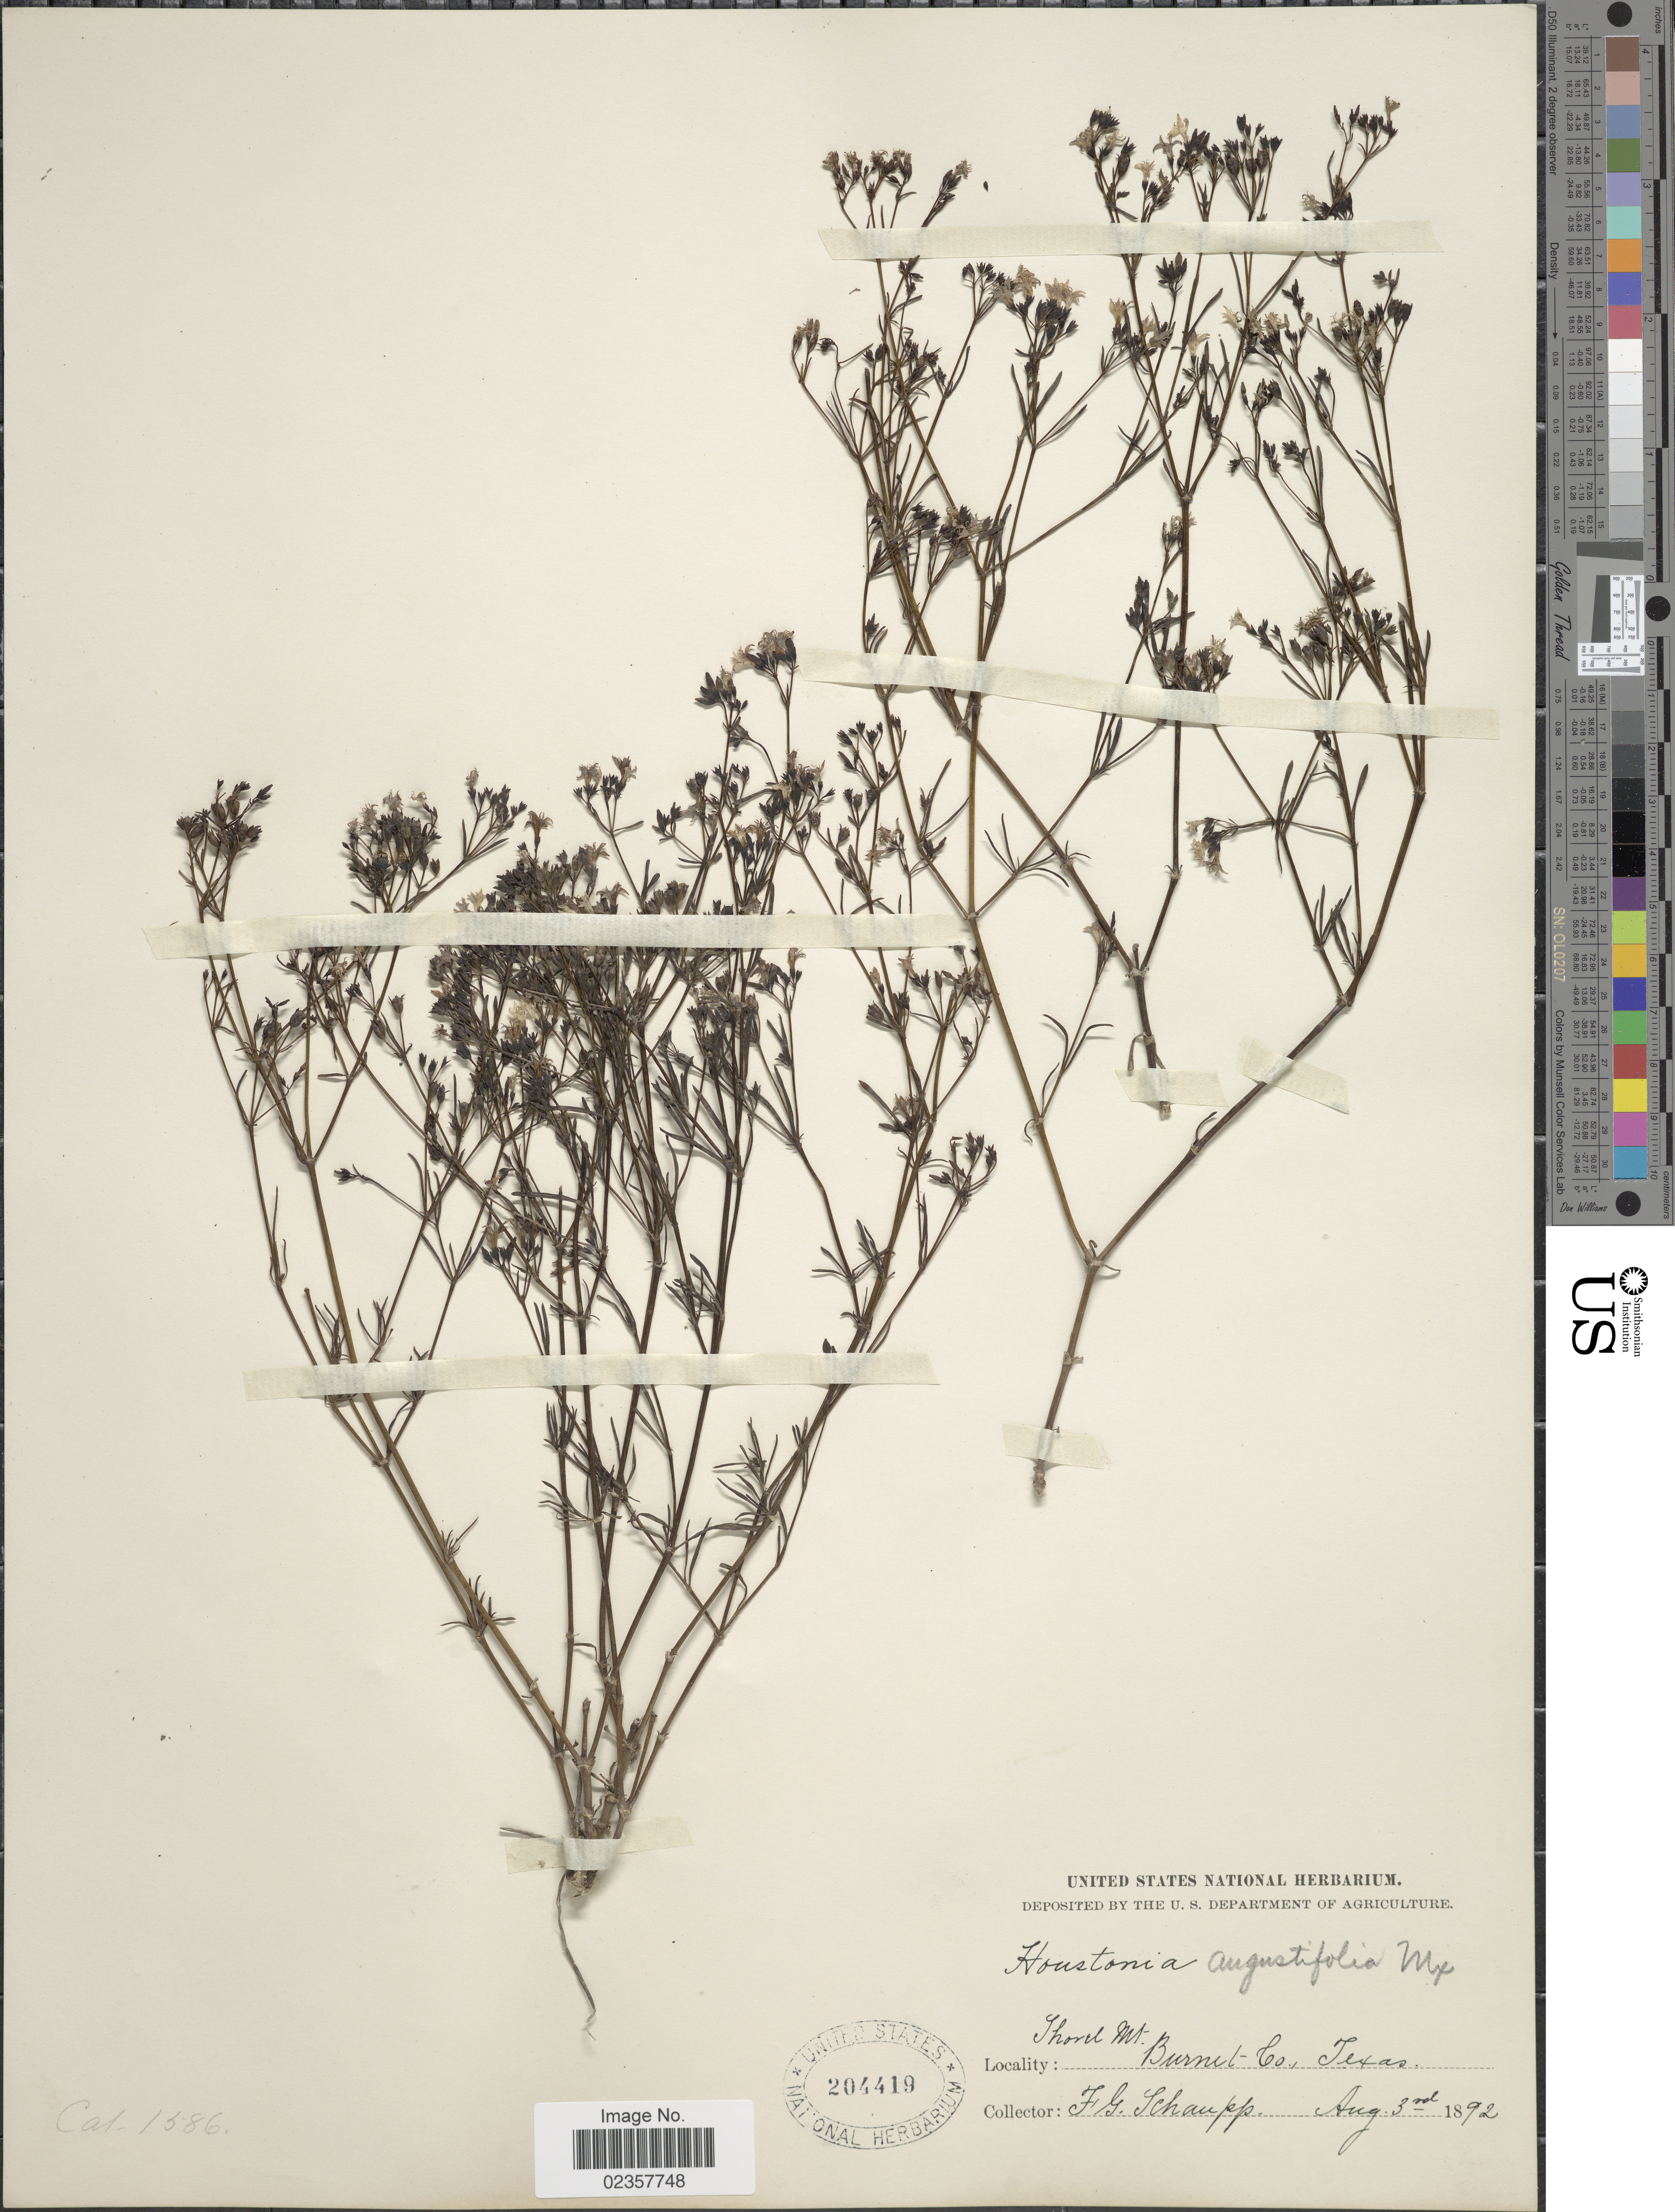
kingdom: Plantae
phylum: Tracheophyta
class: Magnoliopsida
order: Gentianales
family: Rubiaceae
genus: Houstonia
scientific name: Houstonia nigricans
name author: (Lam.) Fernald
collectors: F. Schaupp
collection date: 1892-08-03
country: United States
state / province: Texas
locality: Shovel Mt. Burnet Co, Texas.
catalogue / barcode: US 204419